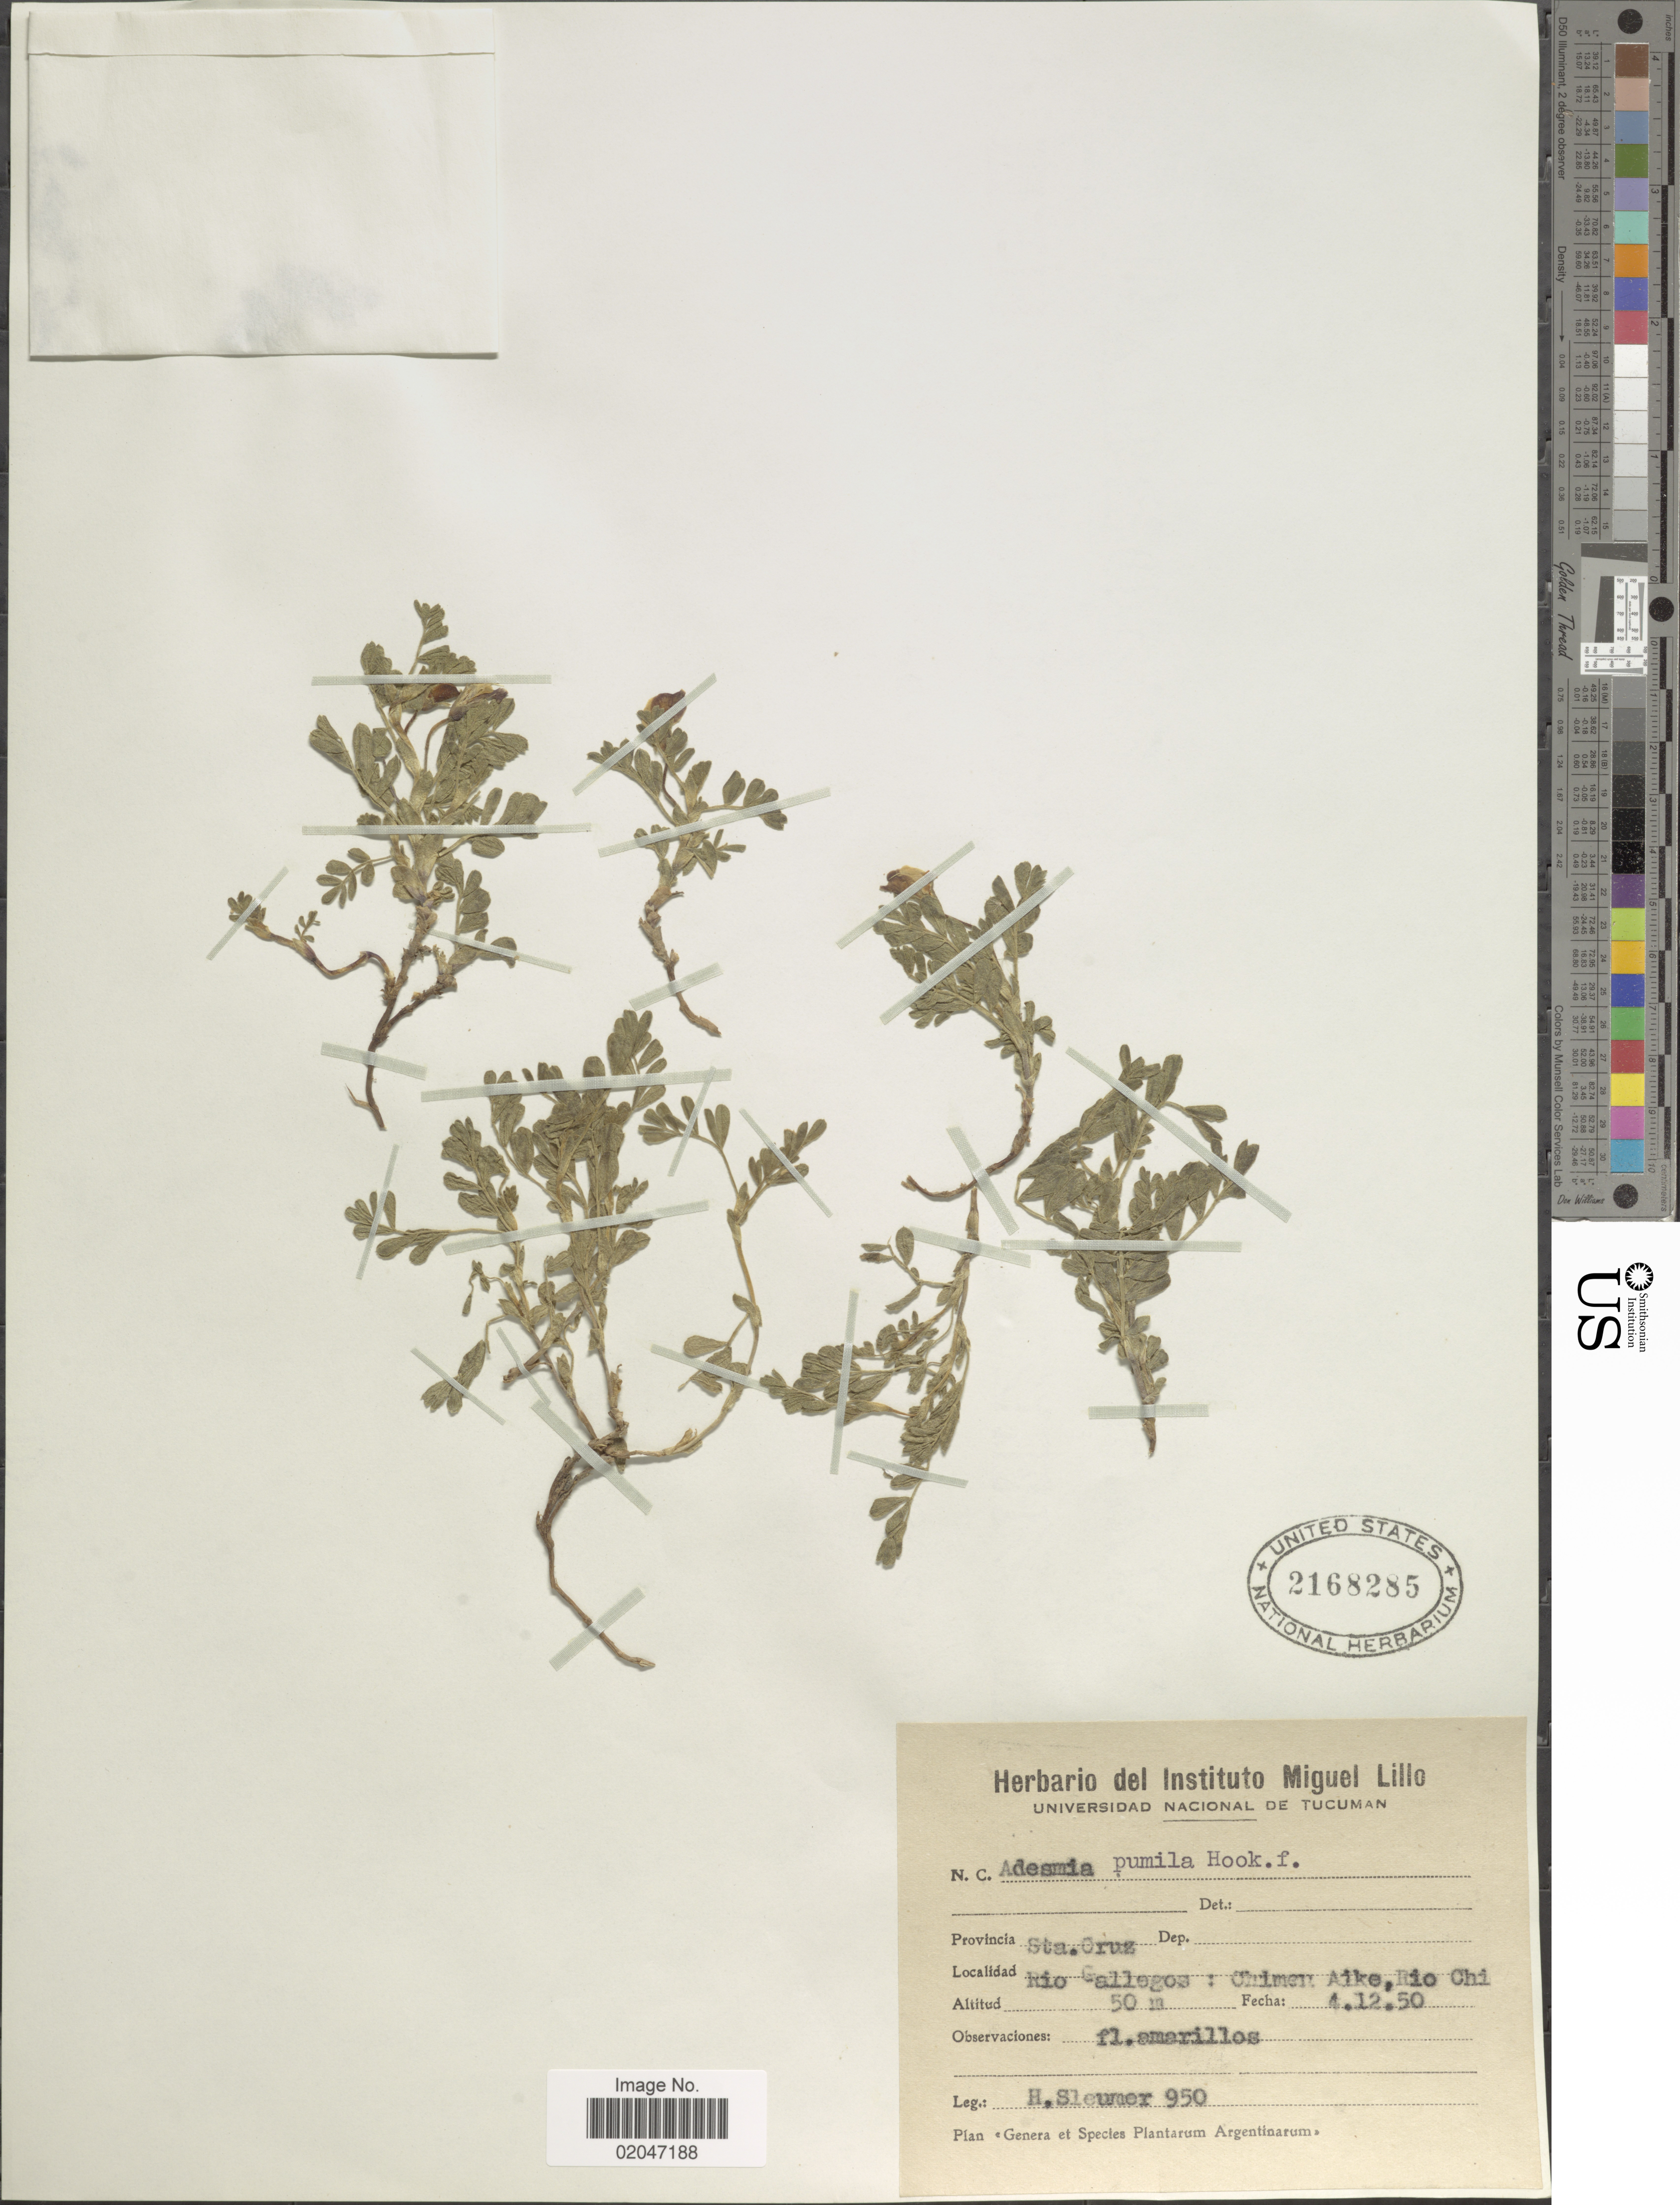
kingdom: Plantae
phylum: Tracheophyta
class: Magnoliopsida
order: Fabales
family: Fabaceae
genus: Adesmia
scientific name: Adesmia pumila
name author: Hook. f.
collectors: H. O. Sleumer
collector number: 950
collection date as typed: Transcribed d/m/y: 4/12/50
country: Argentina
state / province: Santa Cruz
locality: Rio Gallegos: Chimen Aike, Rio Chi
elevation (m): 50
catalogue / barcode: US 2168285